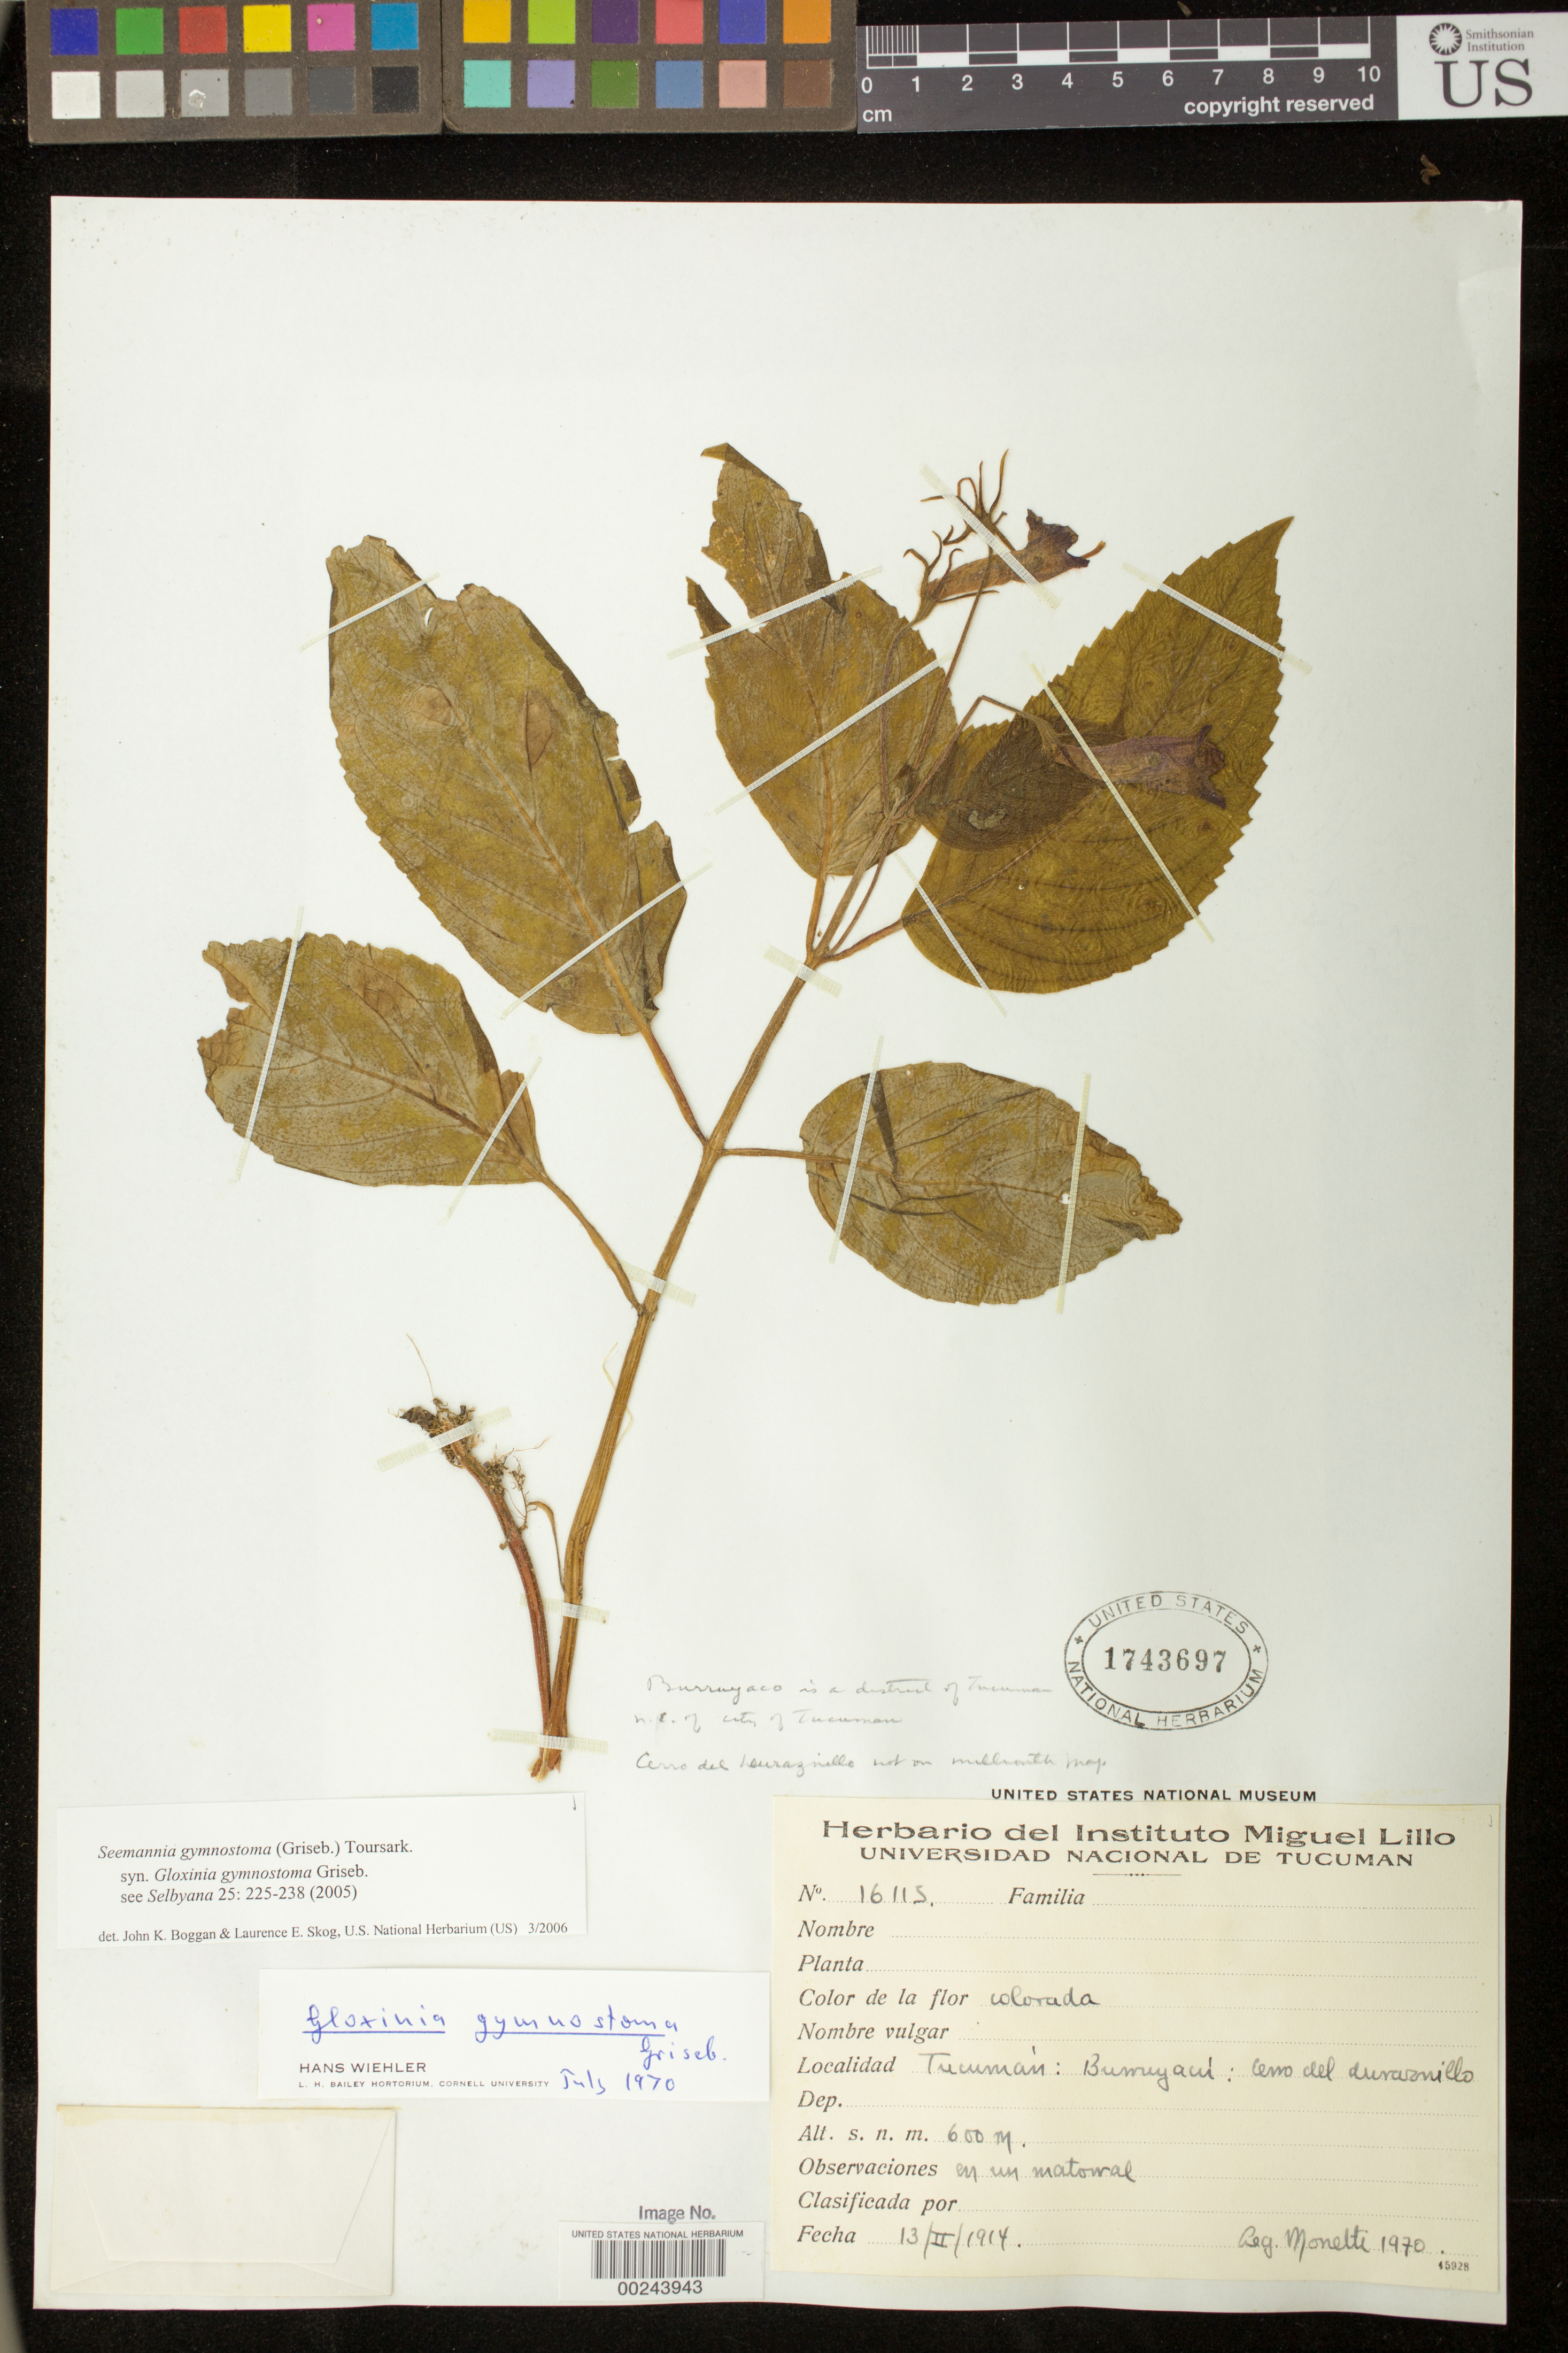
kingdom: Plantae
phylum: Tracheophyta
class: Magnoliopsida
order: Lamiales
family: Gesneriaceae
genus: Seemannia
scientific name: Seemannia gymnostoma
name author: (Griseb.) Toursark.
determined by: Boggan, J. K.; Skog, L. E.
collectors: L. Monetti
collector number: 1970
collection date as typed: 13 Feb 1914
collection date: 1914-02-13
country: Argentina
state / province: Tucumán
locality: Burruyacu, Cerro del Duraznillo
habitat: En un matorral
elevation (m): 600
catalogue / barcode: US 1743697